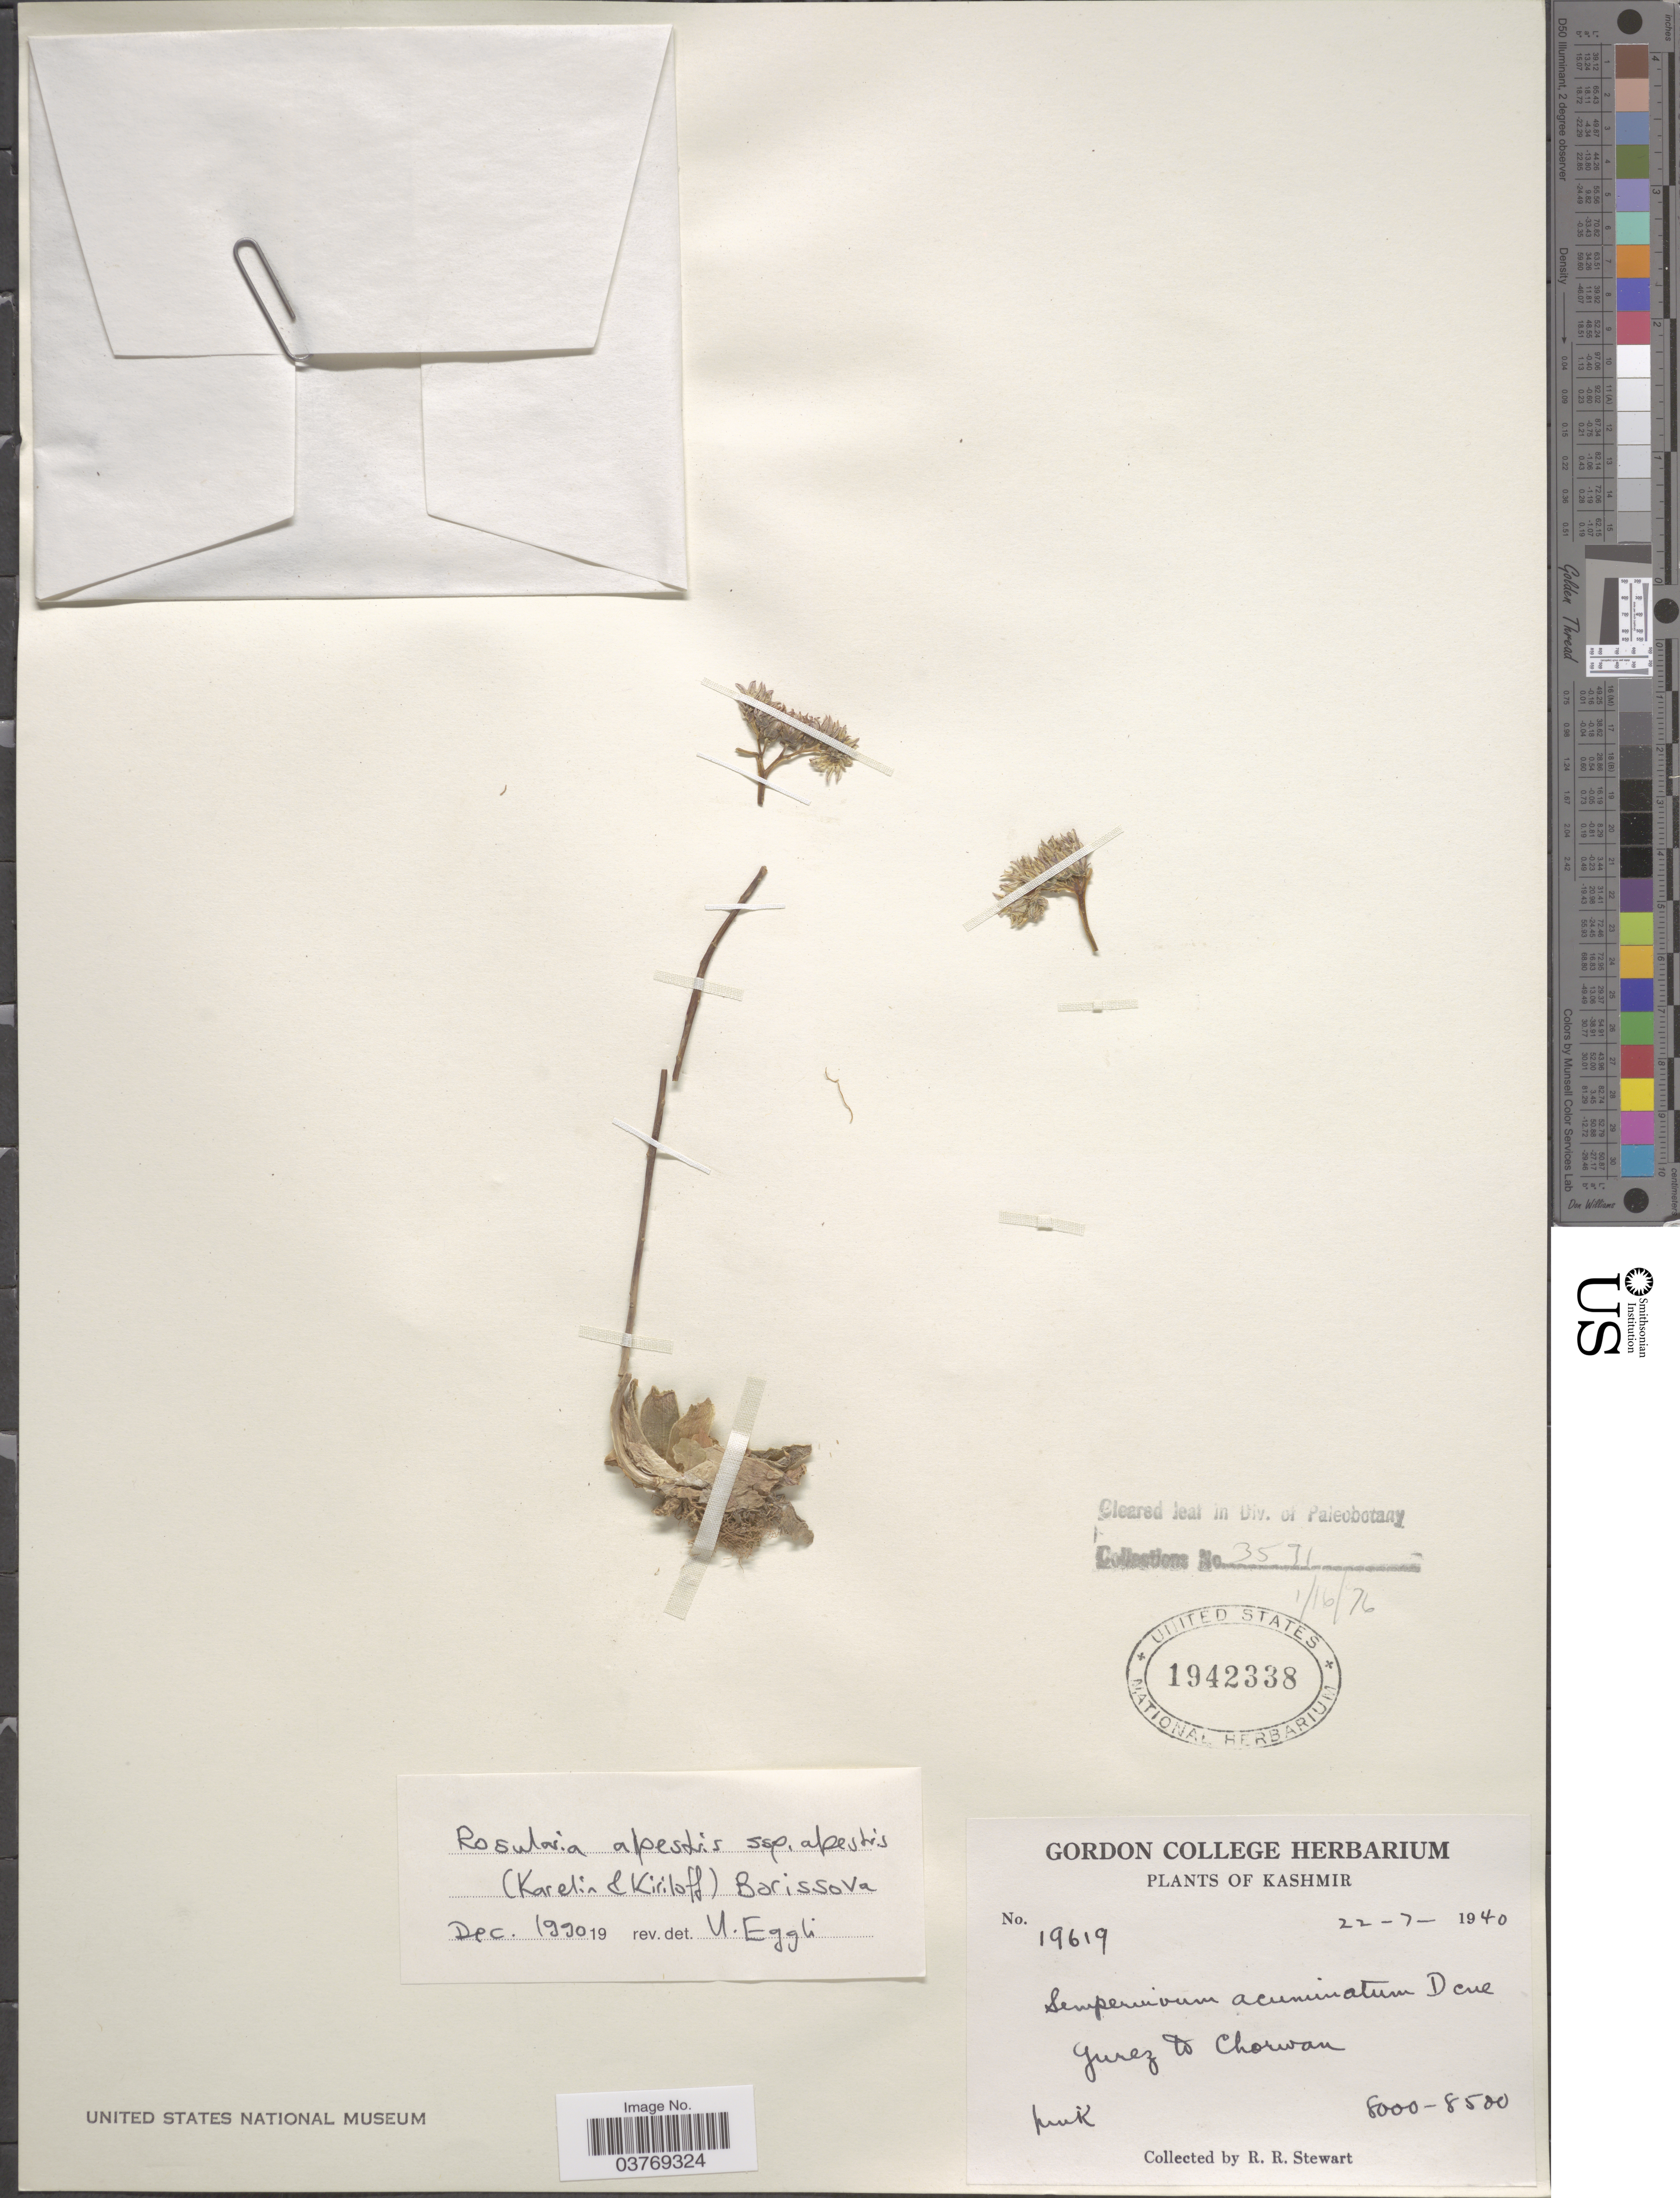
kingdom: Plantae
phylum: Tracheophyta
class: Magnoliopsida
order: Saxifragales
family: Crassulaceae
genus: Rosularia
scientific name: Rosularia alpestris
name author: (Kar. & Kir.) Boriss.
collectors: R. Stewart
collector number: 19619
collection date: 1940-07-22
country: India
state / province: Jammu and Kashmir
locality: Kashmir. Gurez to Chorwan.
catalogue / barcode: US 1942338